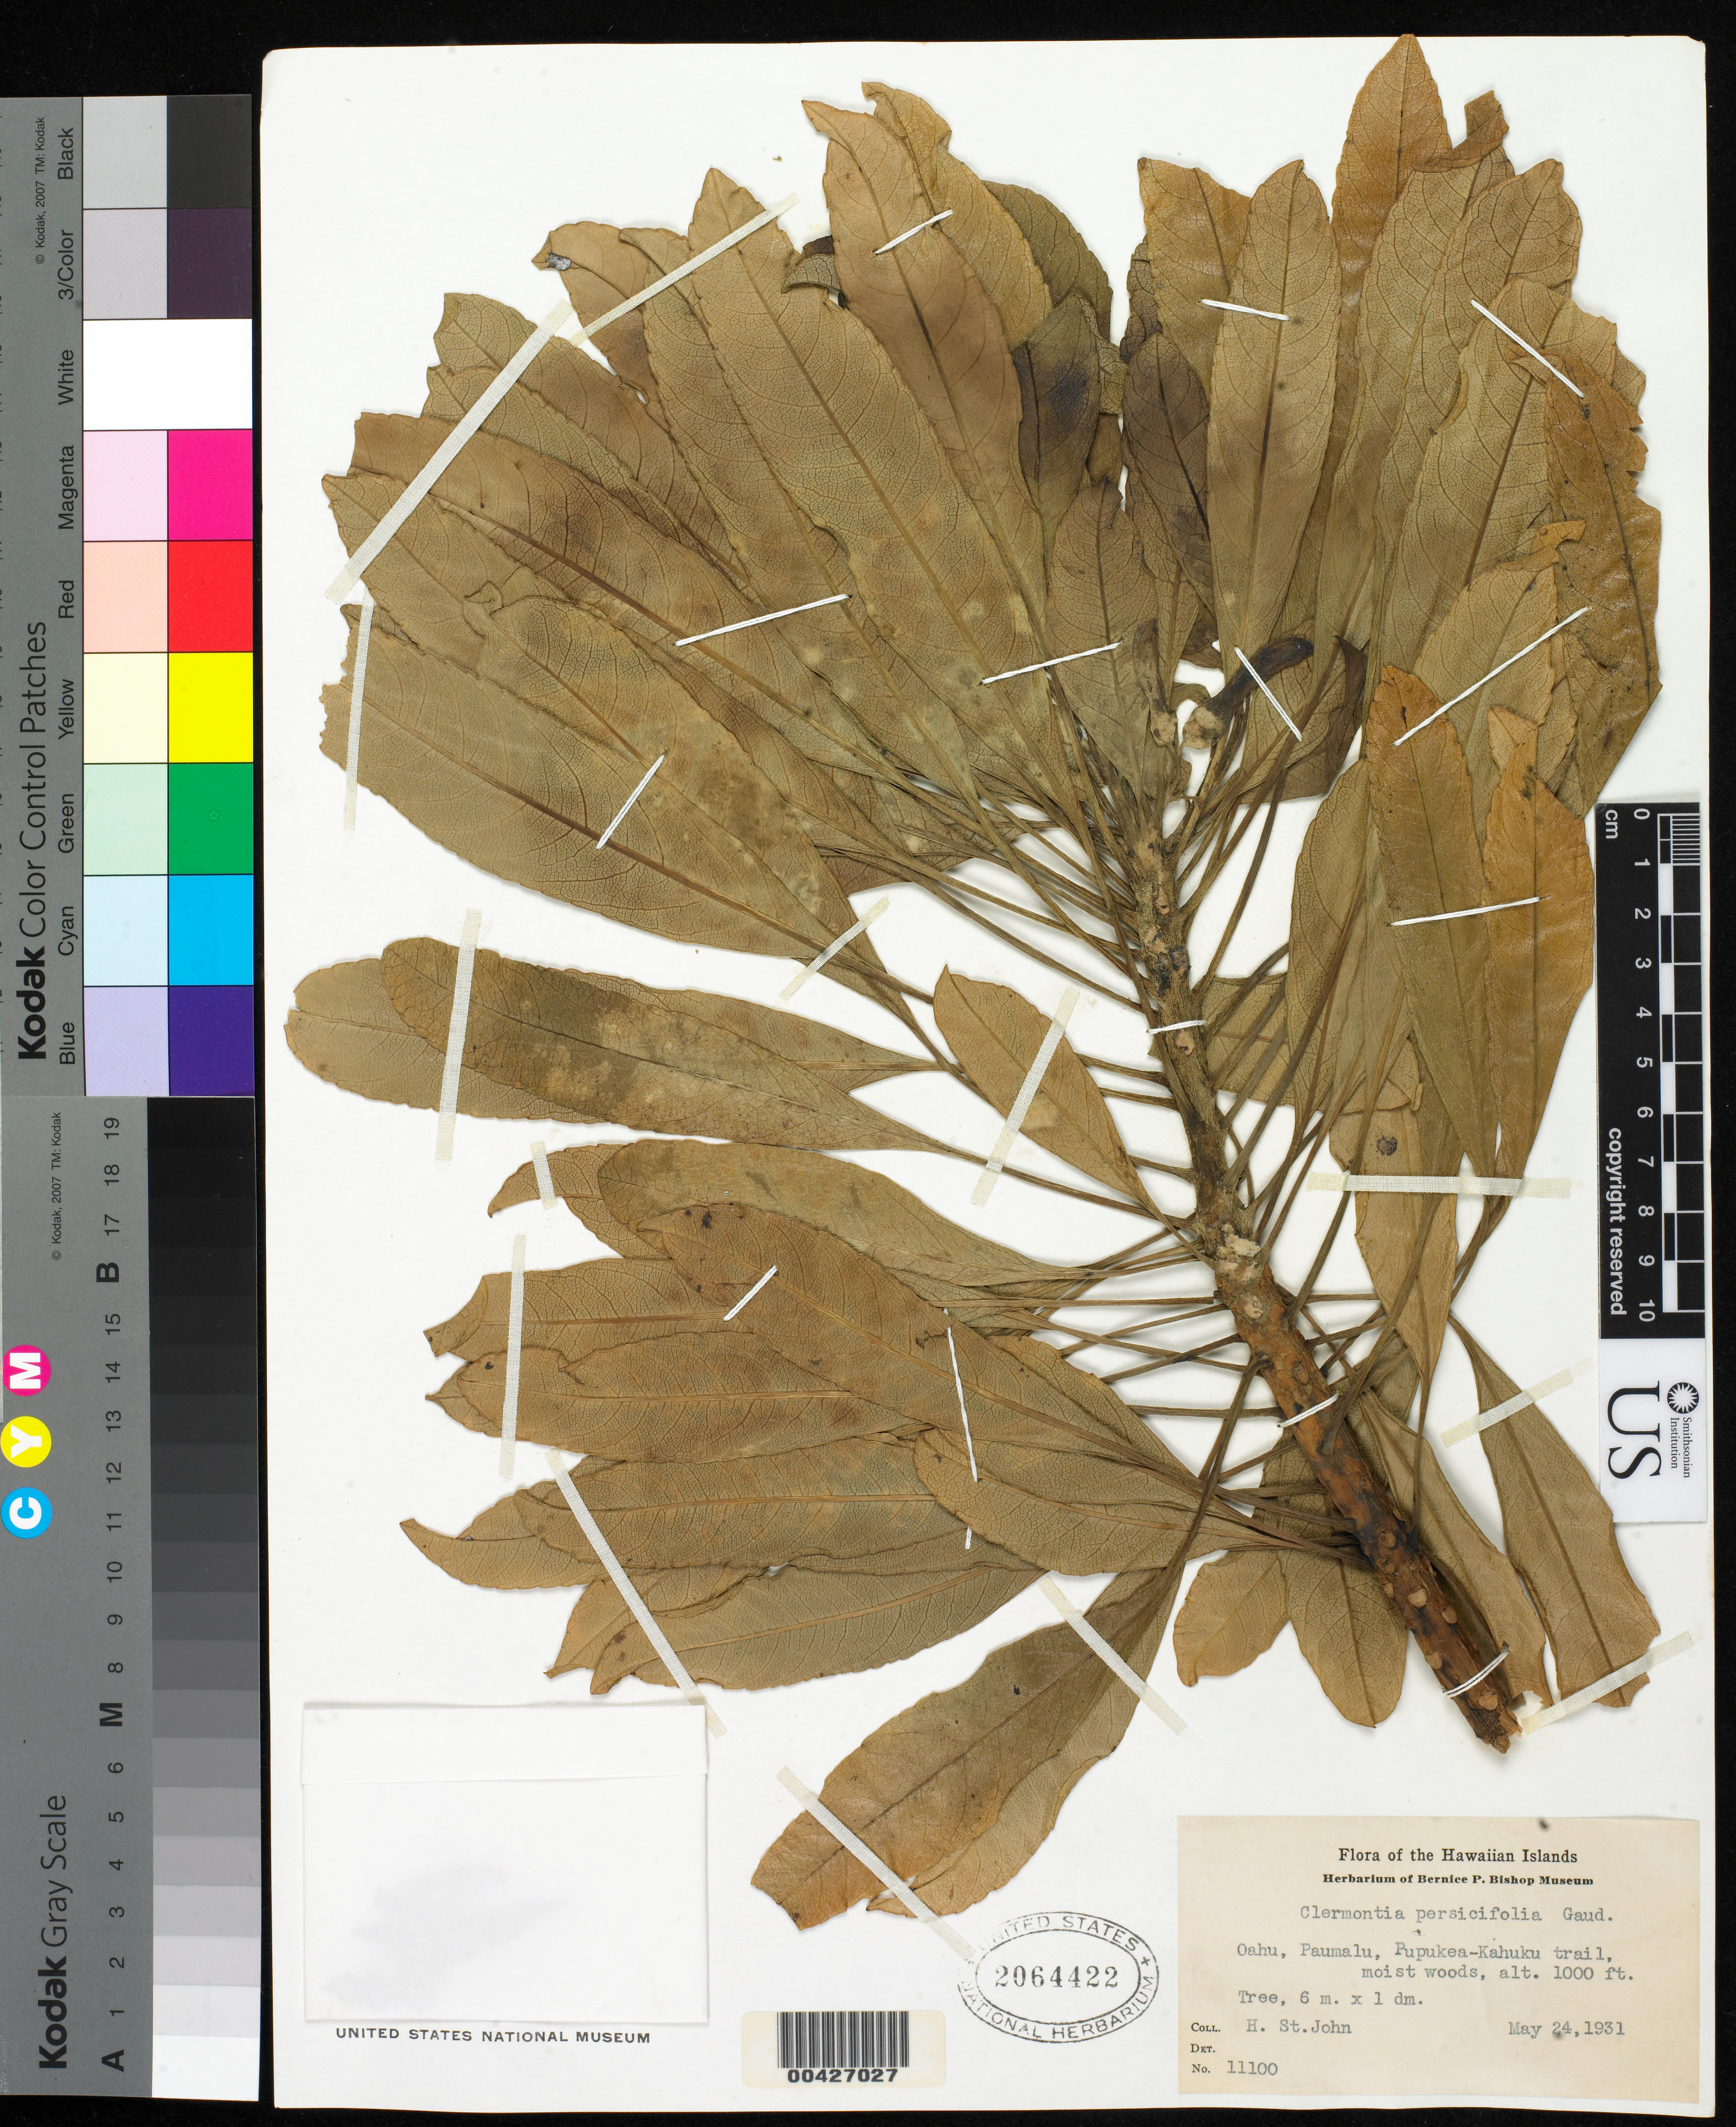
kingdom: Plantae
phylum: Tracheophyta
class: Magnoliopsida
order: Asterales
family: Campanulaceae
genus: Clermontia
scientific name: Clermontia persicifolia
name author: Gaudich.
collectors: H. St. John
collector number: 11100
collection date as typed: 24 May 1931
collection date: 1931-05-24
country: United States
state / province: Hawaii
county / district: Honolulu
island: Oahu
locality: Paumalu, Pupukea-Kahuku Trail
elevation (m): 305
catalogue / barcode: US 2064422